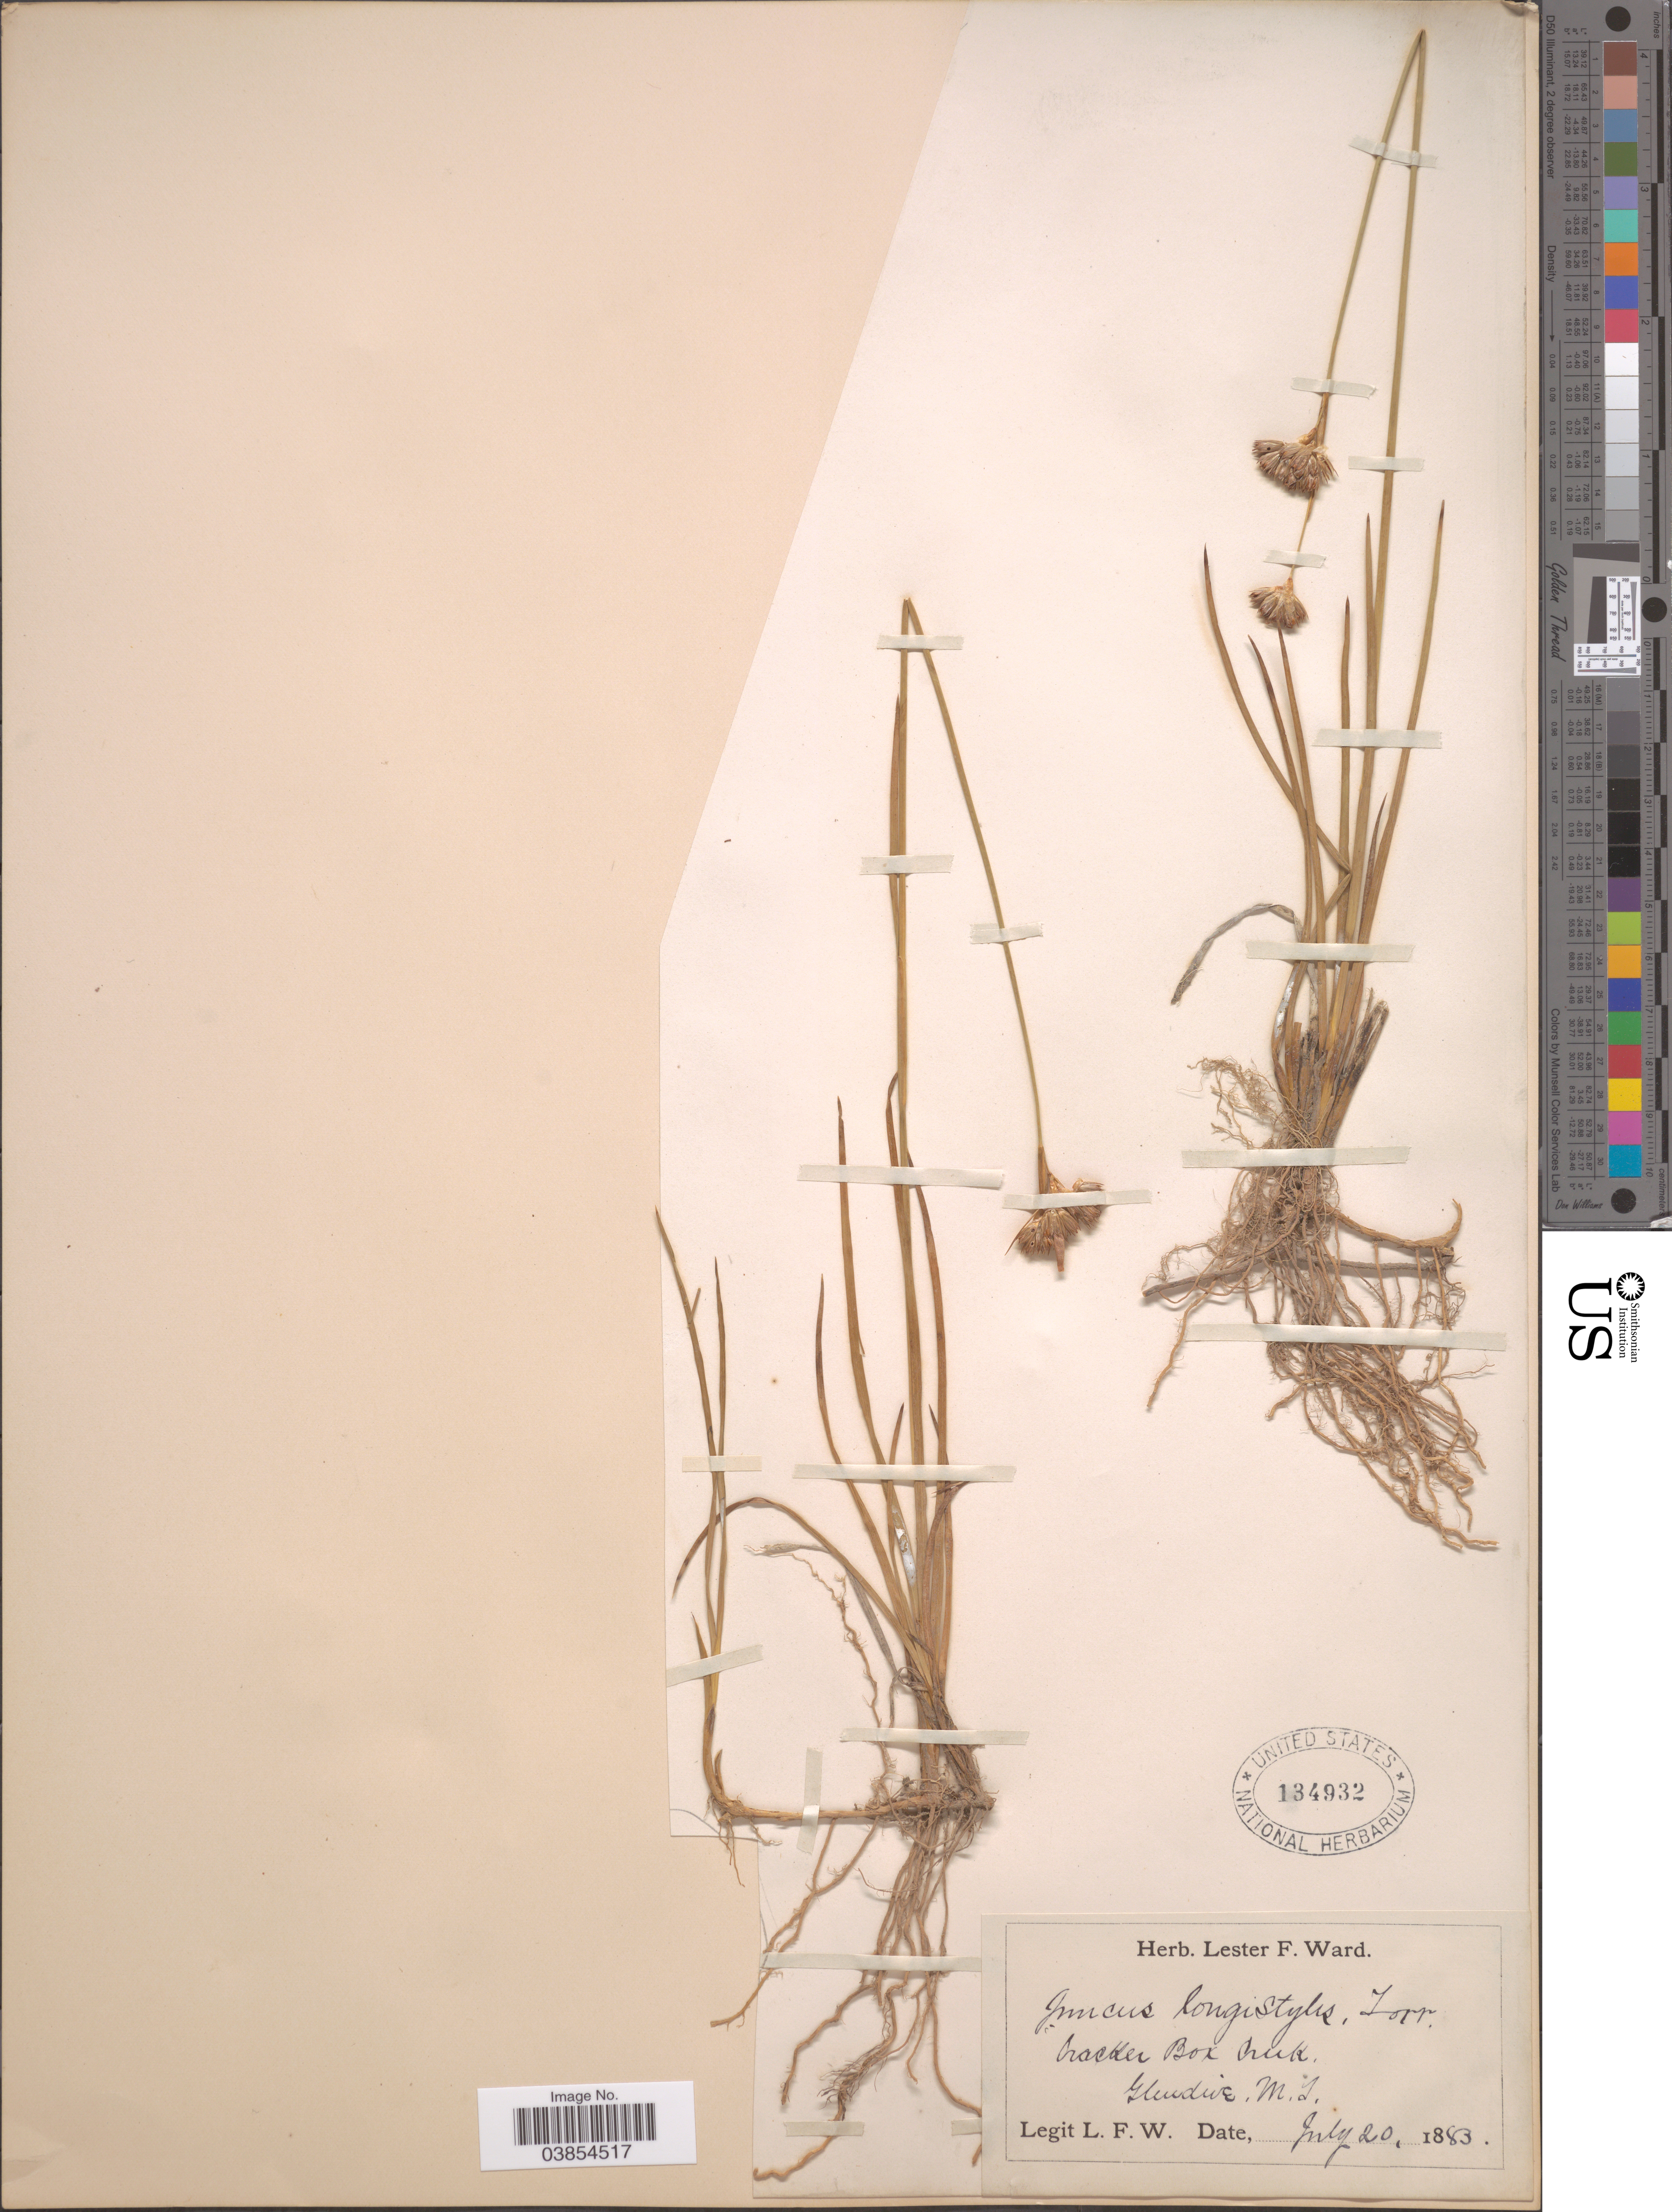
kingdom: Plantae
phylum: Tracheophyta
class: Liliopsida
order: Poales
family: Juncaceae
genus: Juncus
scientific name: Juncus longistylis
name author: Torr.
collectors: L. F. Ward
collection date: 1883-07-20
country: United States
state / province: Montana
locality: Cracker Box Creek, Glendive.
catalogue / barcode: US 134932